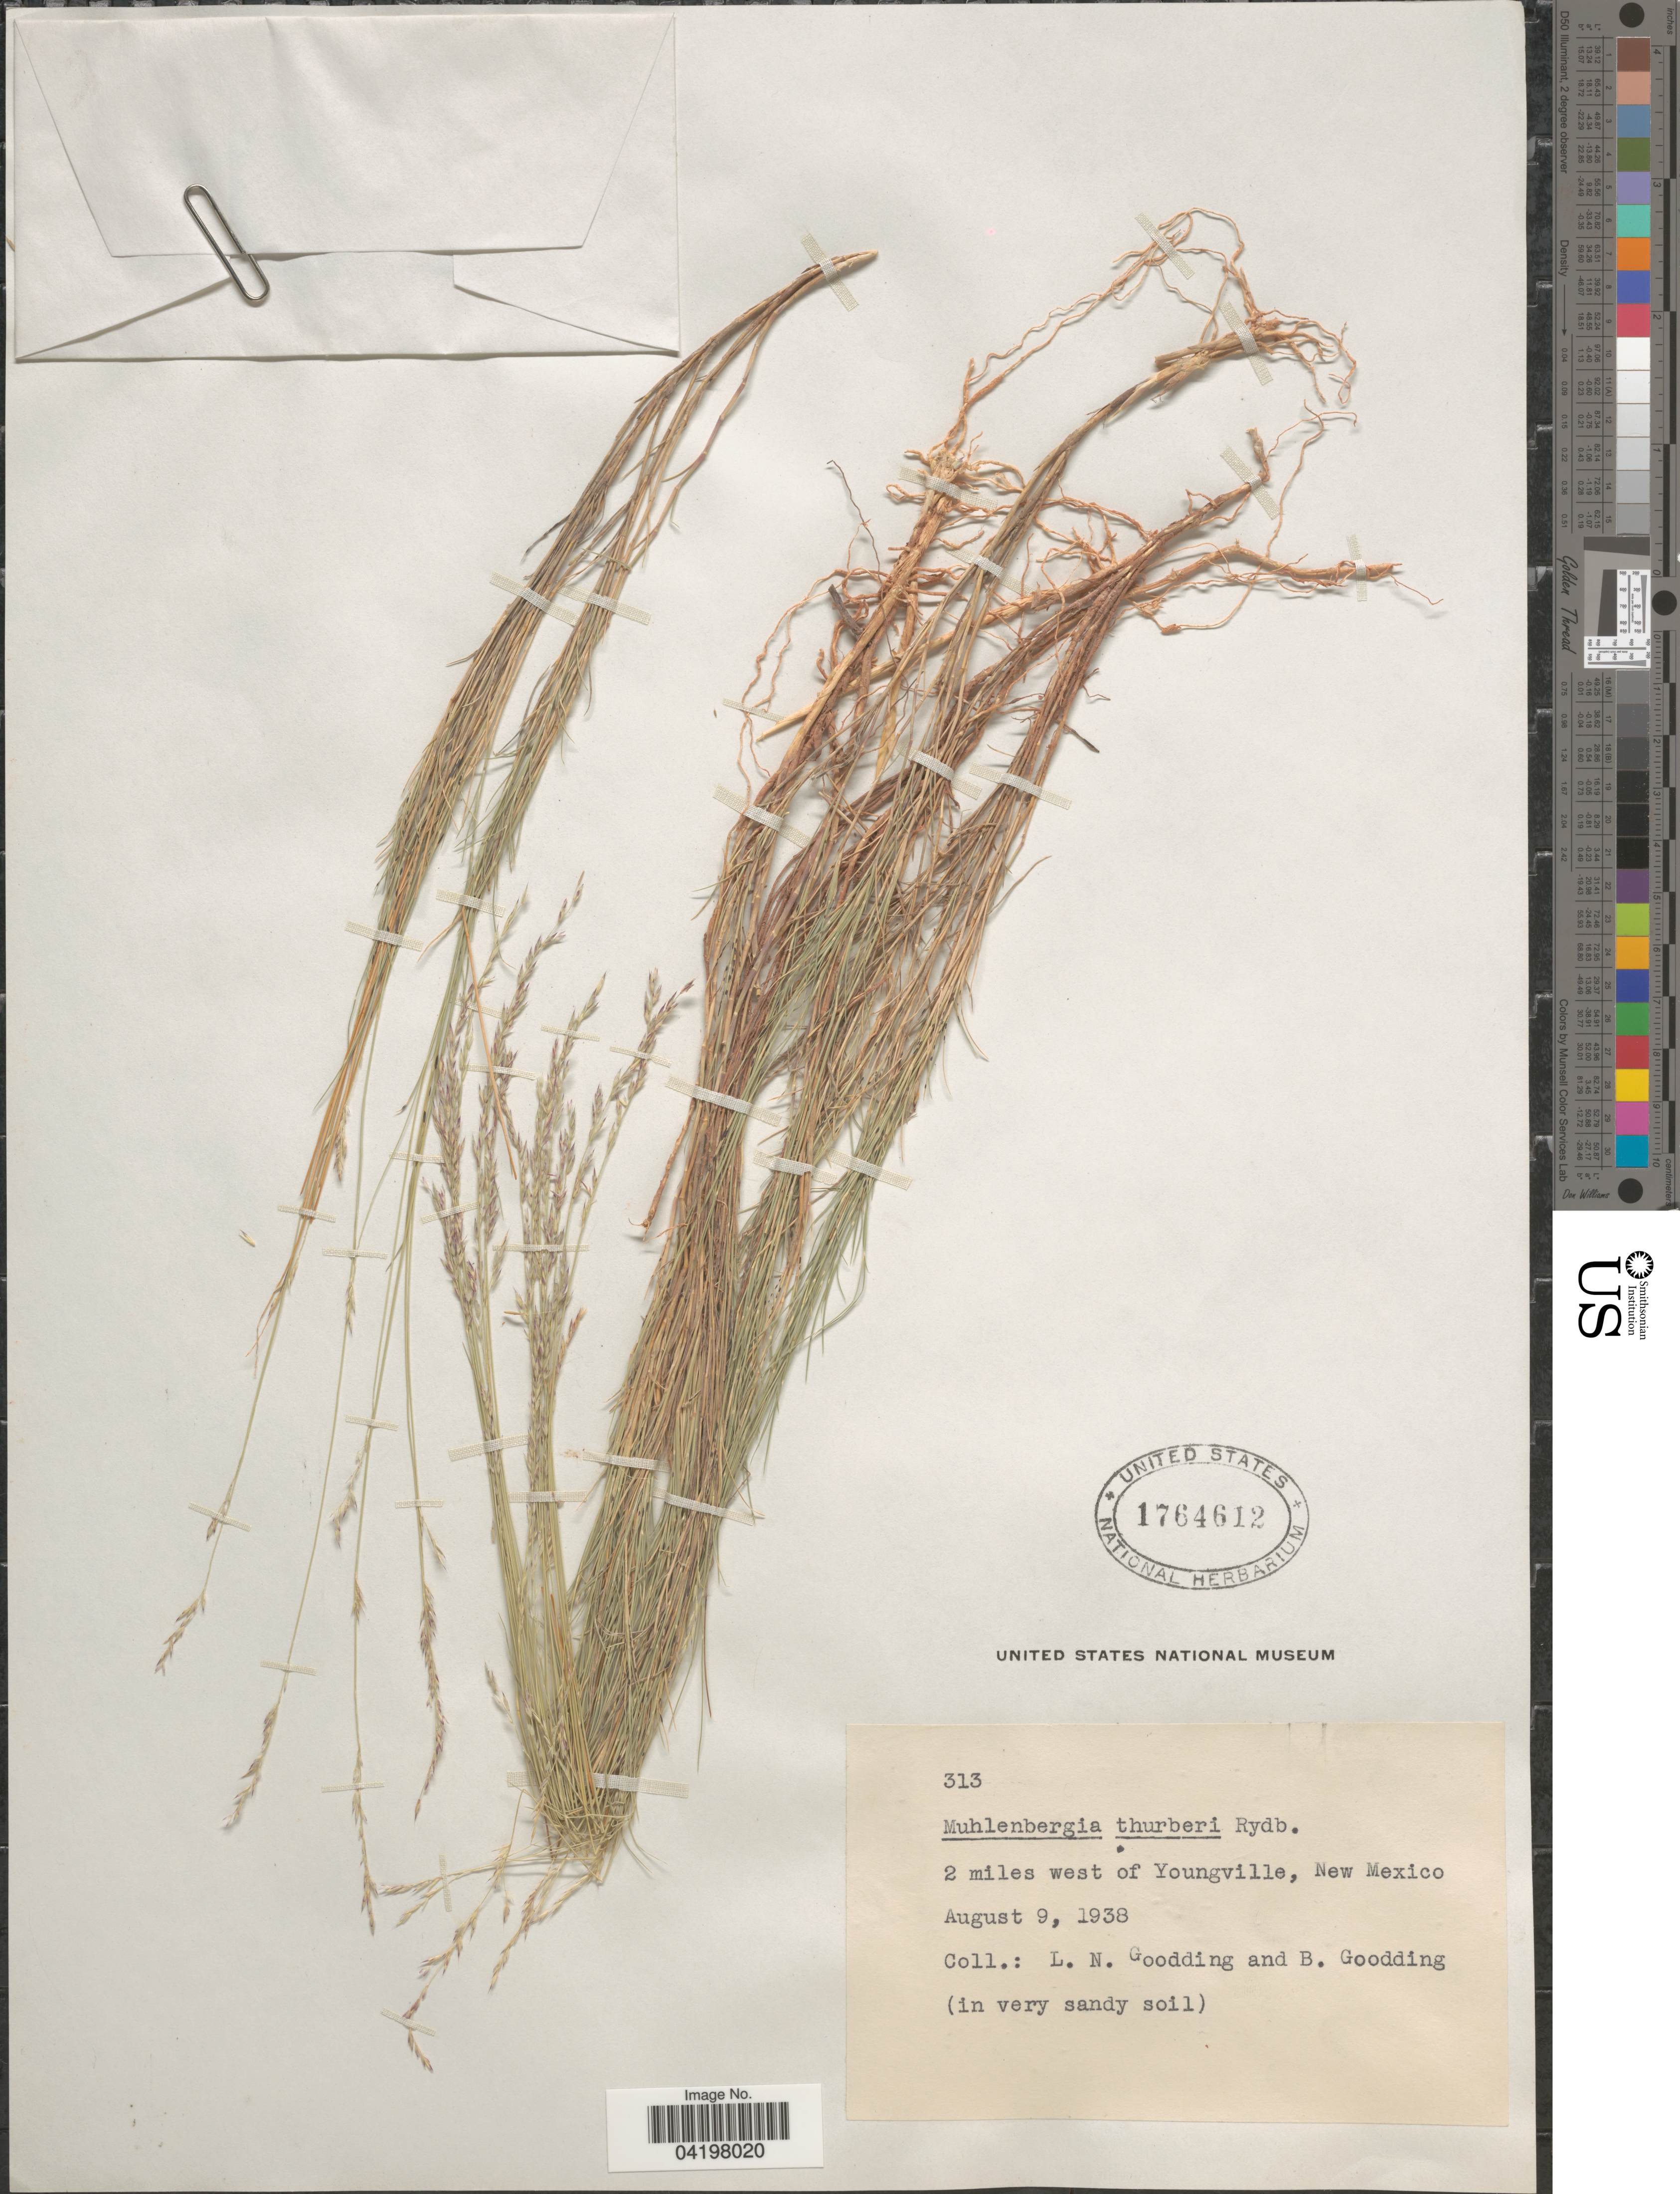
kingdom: Plantae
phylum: Tracheophyta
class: Liliopsida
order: Poales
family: Poaceae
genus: Muhlenbergia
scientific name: Muhlenbergia thurberi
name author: (Scribn.) Rydb.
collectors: L. N. Goodding & B. Goodding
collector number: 313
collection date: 1938-08-09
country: United States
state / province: New Mexico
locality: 2 miles west of Youngville.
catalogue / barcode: US 1764612